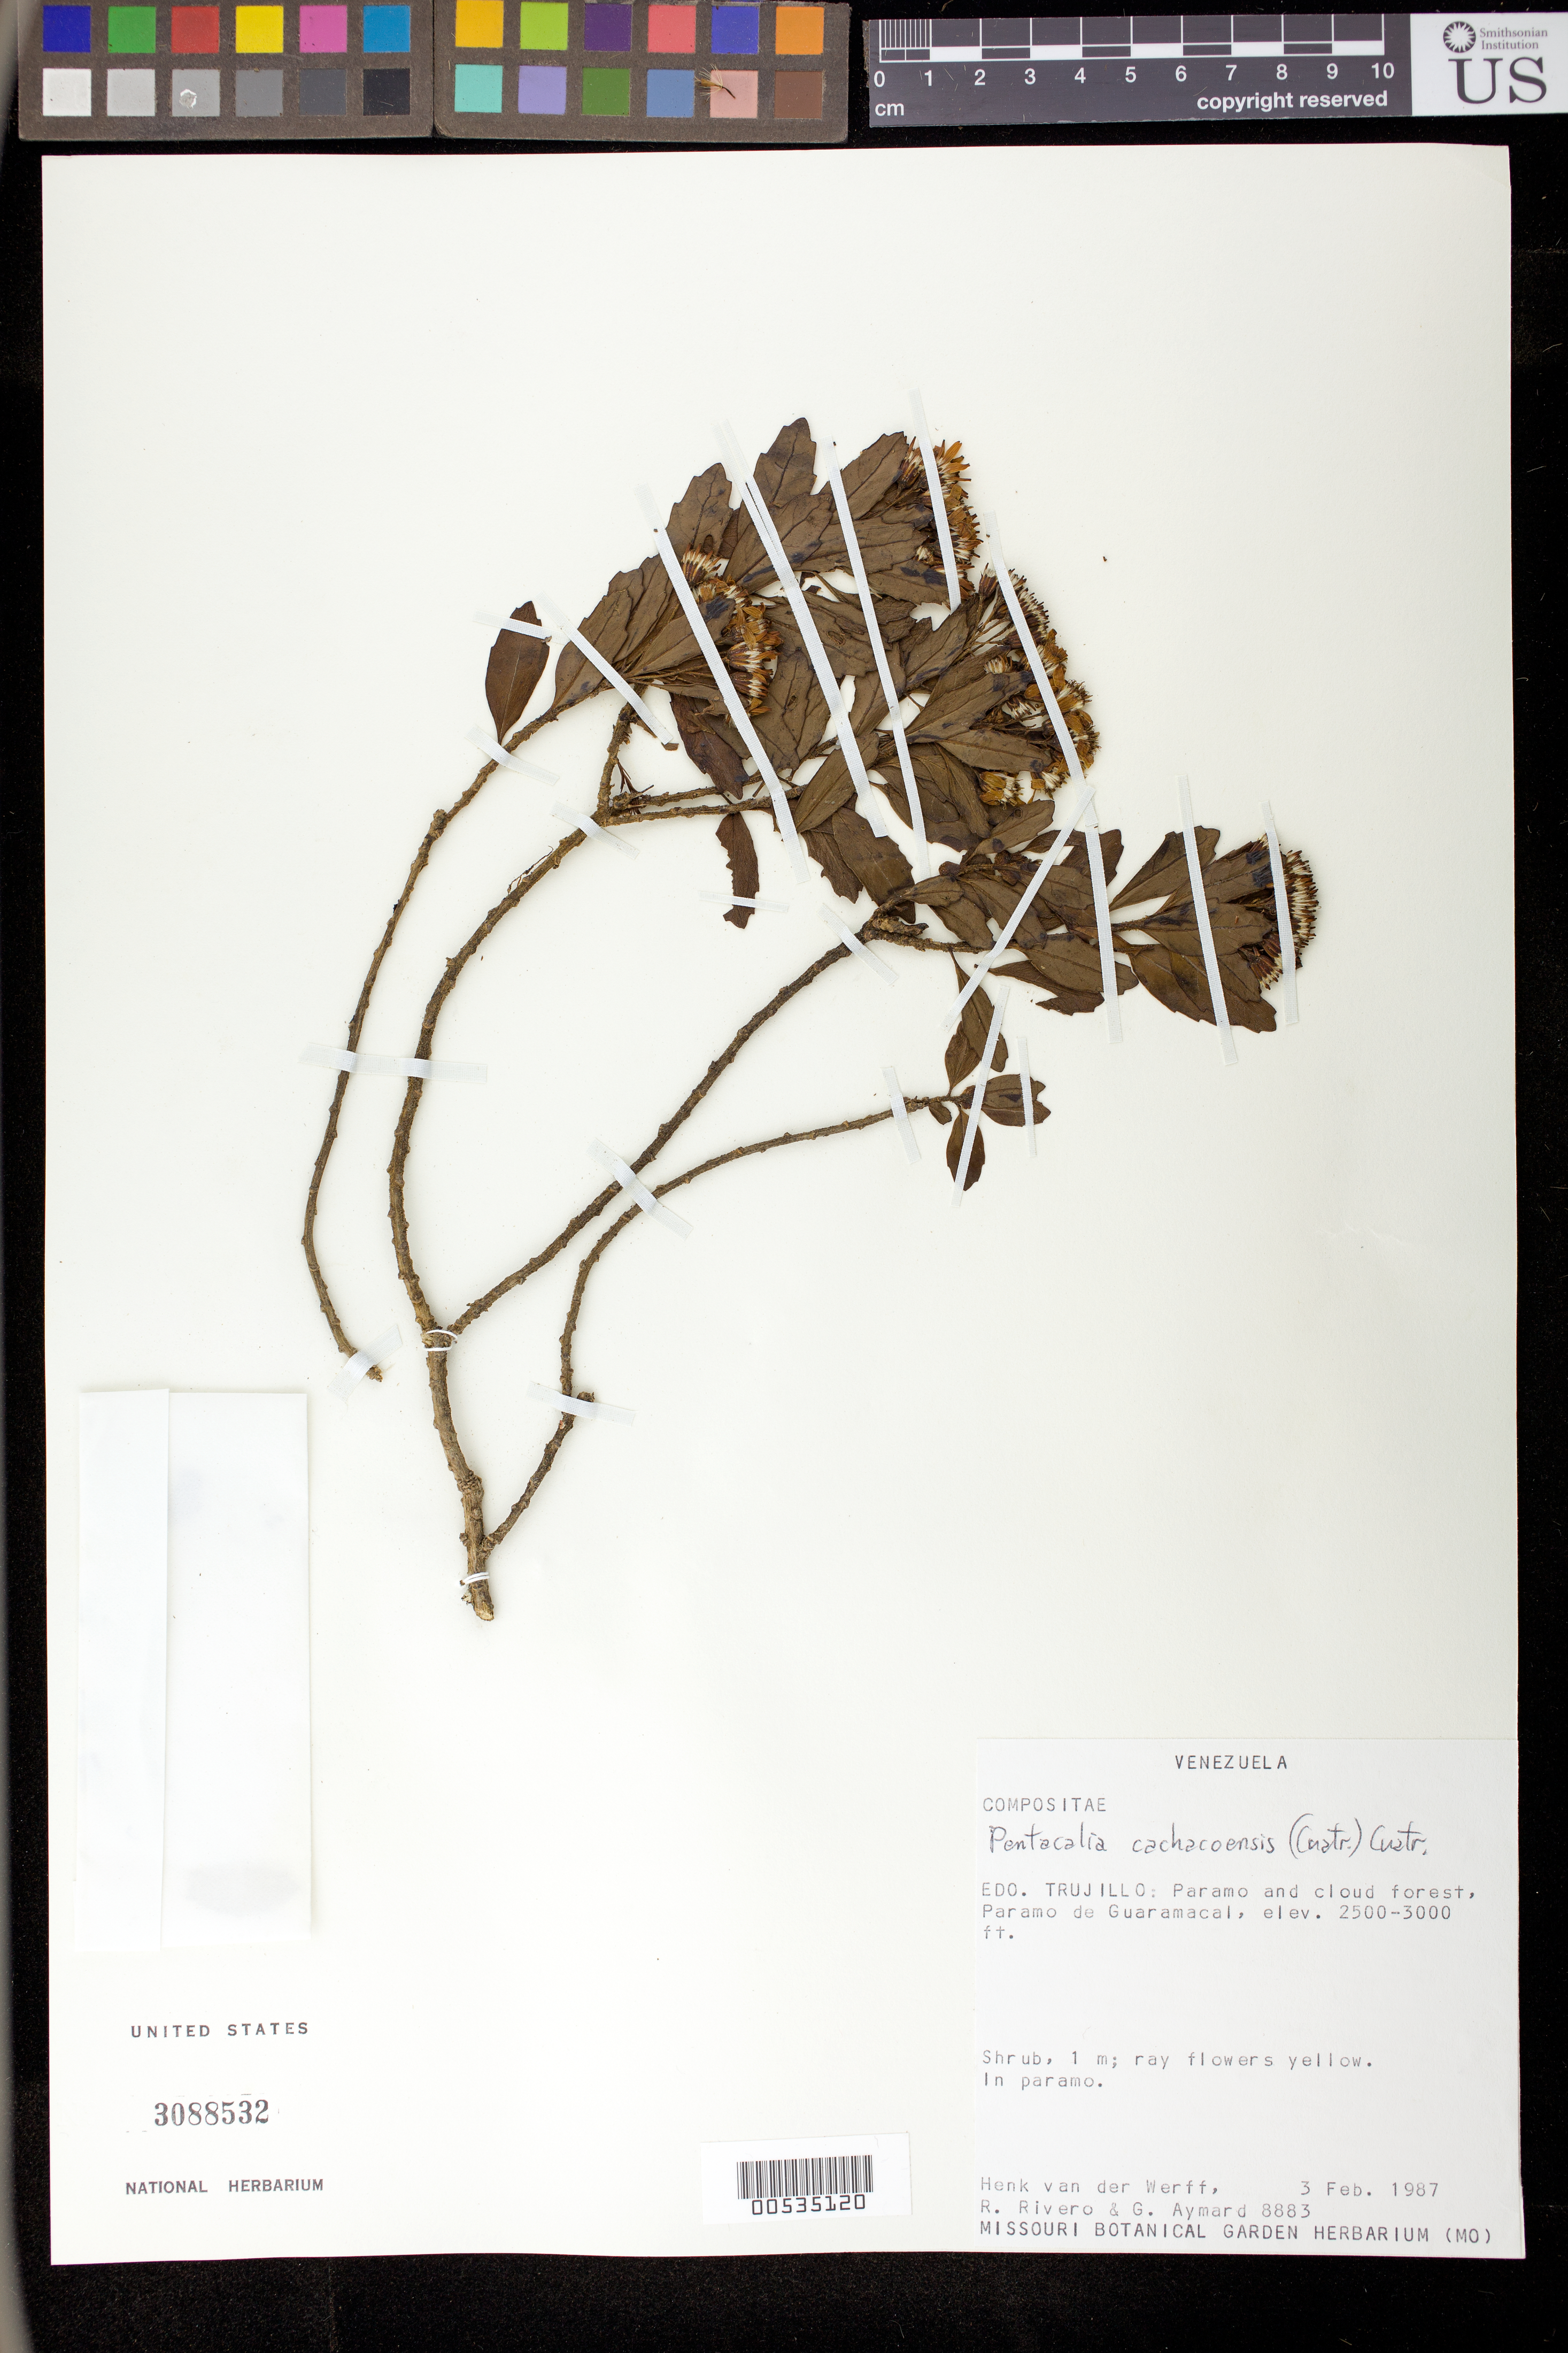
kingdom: Plantae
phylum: Tracheophyta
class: Magnoliopsida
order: Asterales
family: Asteraceae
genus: Pentacalia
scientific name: Pentacalia cachacoensis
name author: (Cuatrec.) Cuatrec.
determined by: Robinson, Harold E., (US)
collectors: H. van der Werff, R. Rivero & G. A. Aymard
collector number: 8883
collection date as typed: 03 Feb 1987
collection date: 1987-02-03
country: Venezuela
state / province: Trujillo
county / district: Boconó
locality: Paramo de Guaramacal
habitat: Paramo and cloud forest. In paramo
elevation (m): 2500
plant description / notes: MO, PORT, US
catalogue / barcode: US 3088532